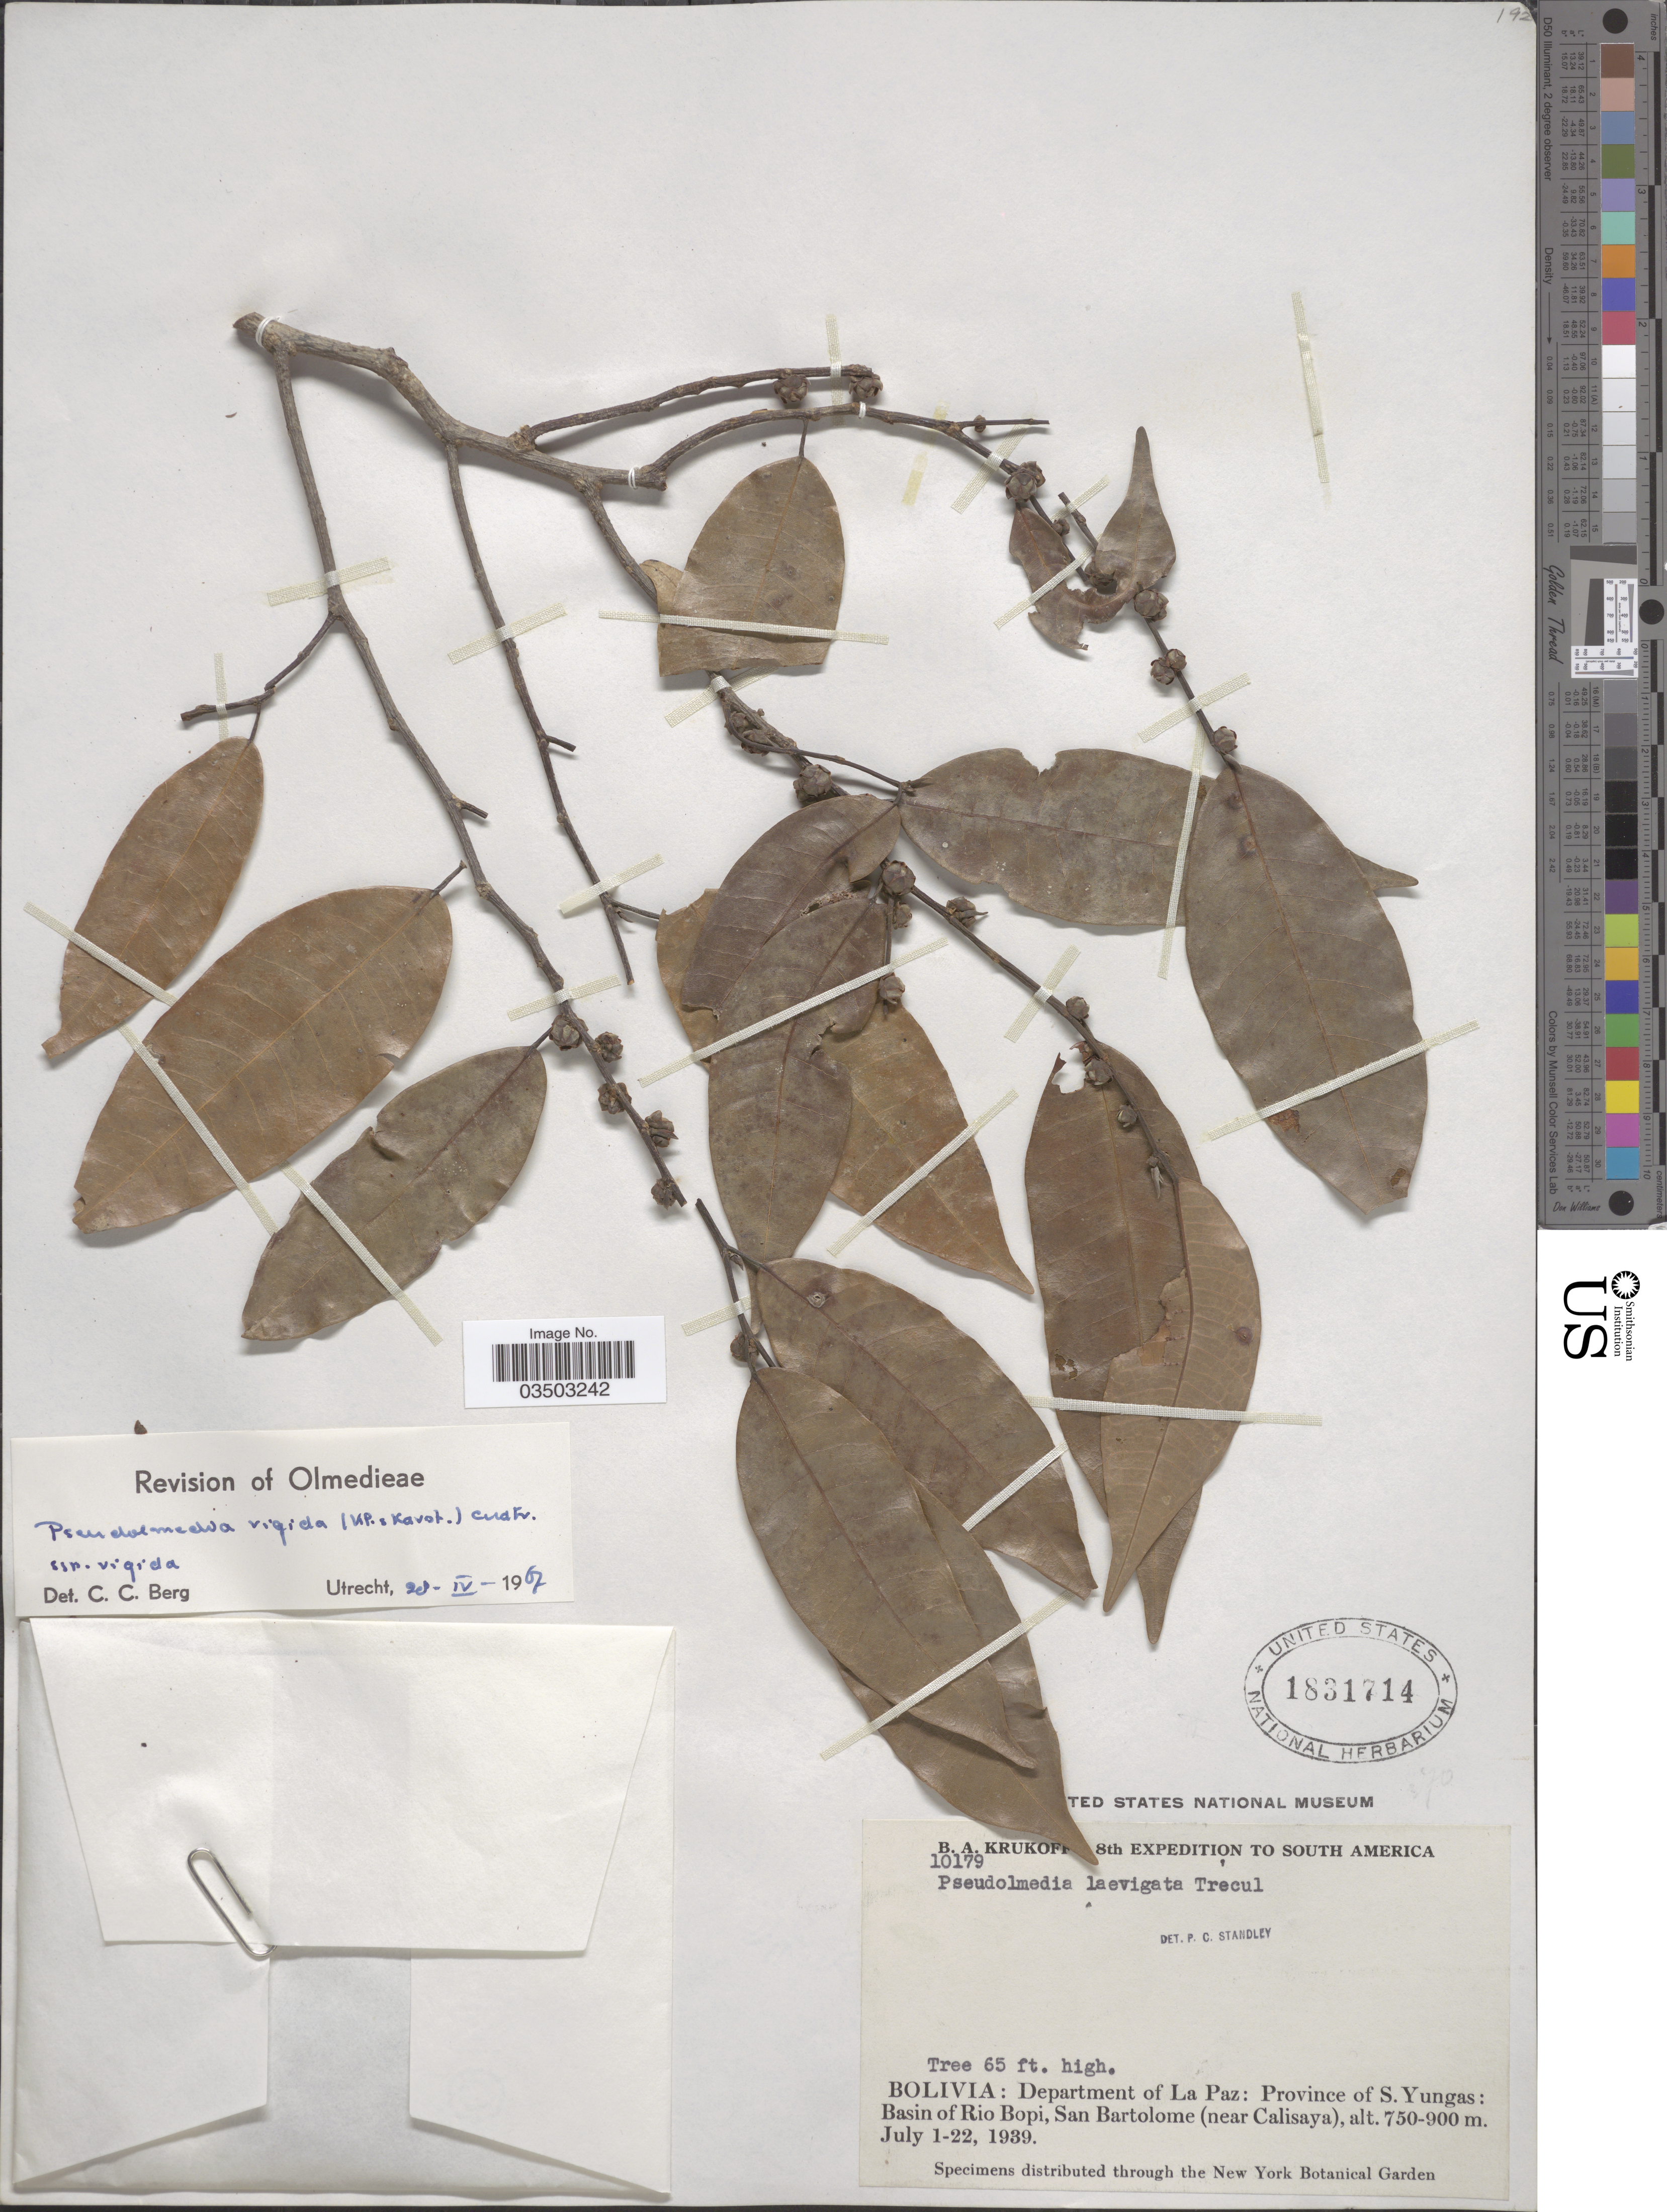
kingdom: Plantae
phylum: Tracheophyta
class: Magnoliopsida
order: Rosales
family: Moraceae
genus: Pseudolmedia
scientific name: Pseudolmedia rigida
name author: (Klotzsch & H. Karst.) Cuatrec.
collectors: B. A. Krukoff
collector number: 10179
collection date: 1939-07-01/1939-07-22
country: Bolivia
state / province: La Paz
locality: Department of La Paz: Province of S. Yungas: Basin of Rio Bopi, San Bartolome (near Calisaya).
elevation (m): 750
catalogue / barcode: US 1831714